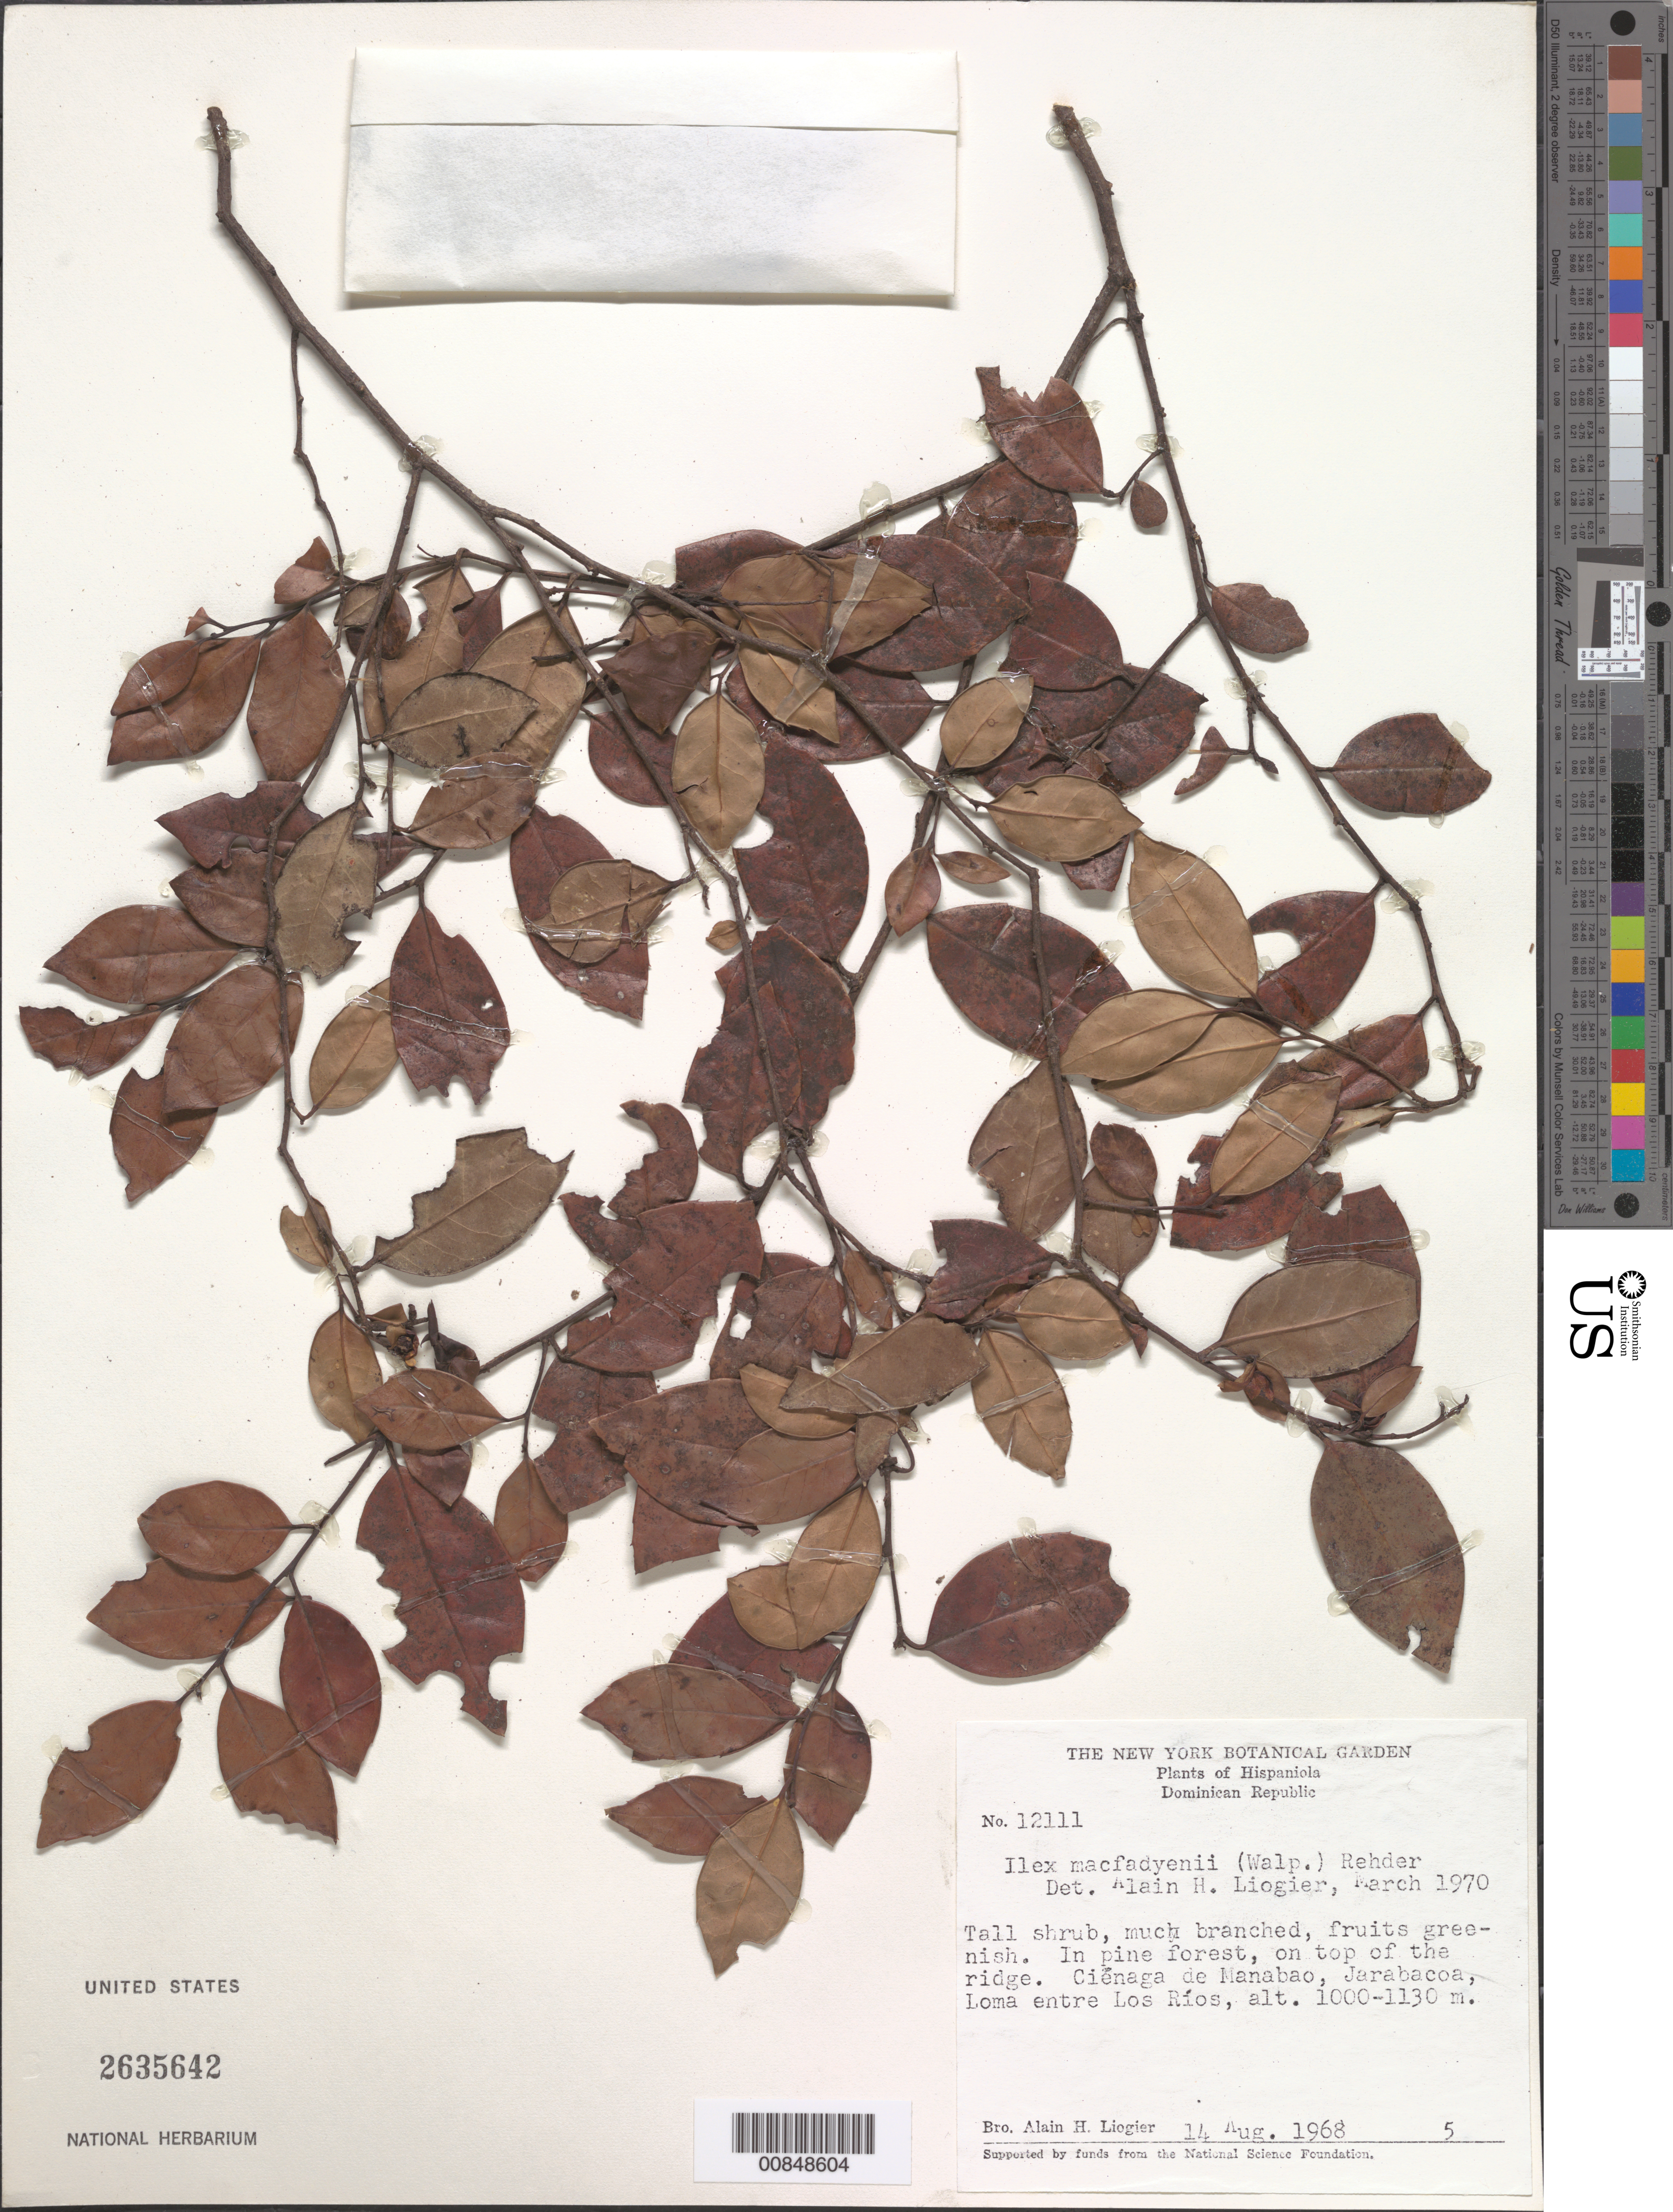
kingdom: Plantae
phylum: Tracheophyta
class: Magnoliopsida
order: Aquifoliales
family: Aquifoliaceae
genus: Ilex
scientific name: Ilex macfadyenii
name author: Rehder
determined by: Liogier, Alain H.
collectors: A. H. Liogier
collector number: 12111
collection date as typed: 14 Aug 1968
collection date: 1968-08-14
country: Dominican Republic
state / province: La Vega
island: Hispaniola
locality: Cienaga de Manabao, Jarabacoa, Loma entre Los Ríos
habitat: In pine forest on top of the ridge of loma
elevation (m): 1000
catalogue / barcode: US 2635642